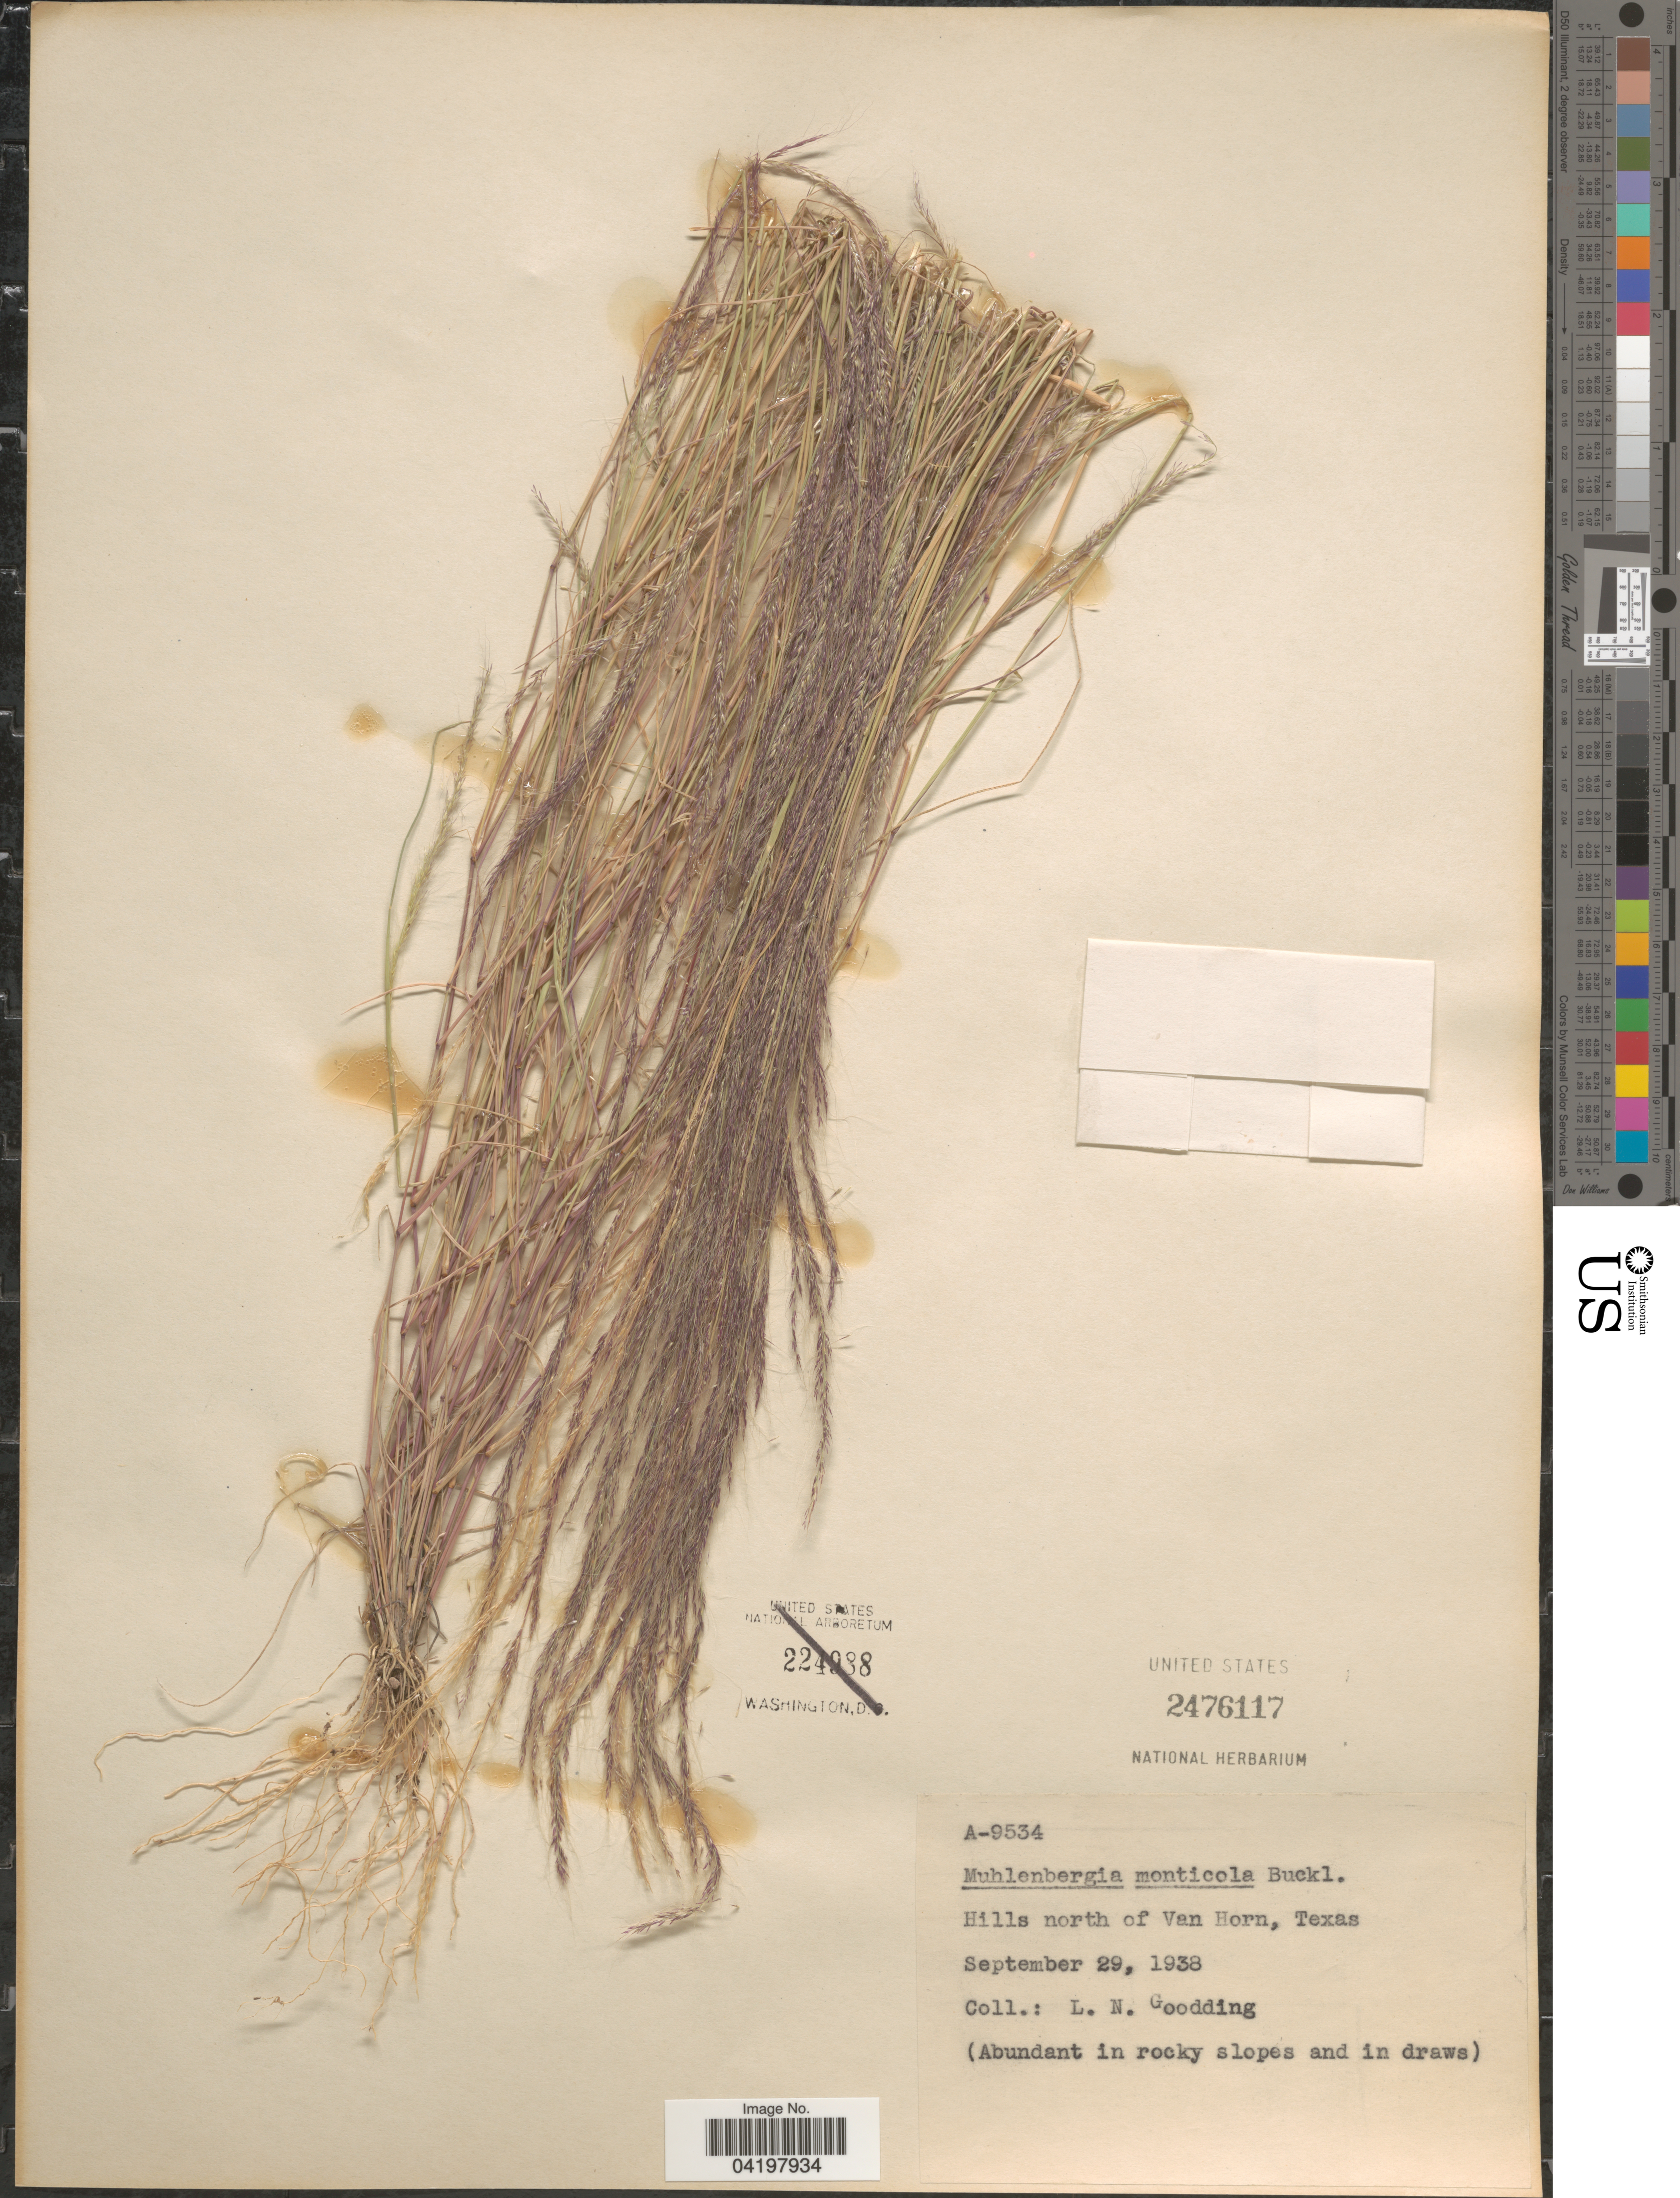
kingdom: Plantae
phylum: Tracheophyta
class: Liliopsida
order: Poales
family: Poaceae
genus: Muhlenbergia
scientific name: Muhlenbergia tenuifolia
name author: (Kunth) Kunth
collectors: L. N. Goodding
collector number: A-9534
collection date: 1938-09-29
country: United States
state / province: Texas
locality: Hills north of Van Horn.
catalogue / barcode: US 2476117